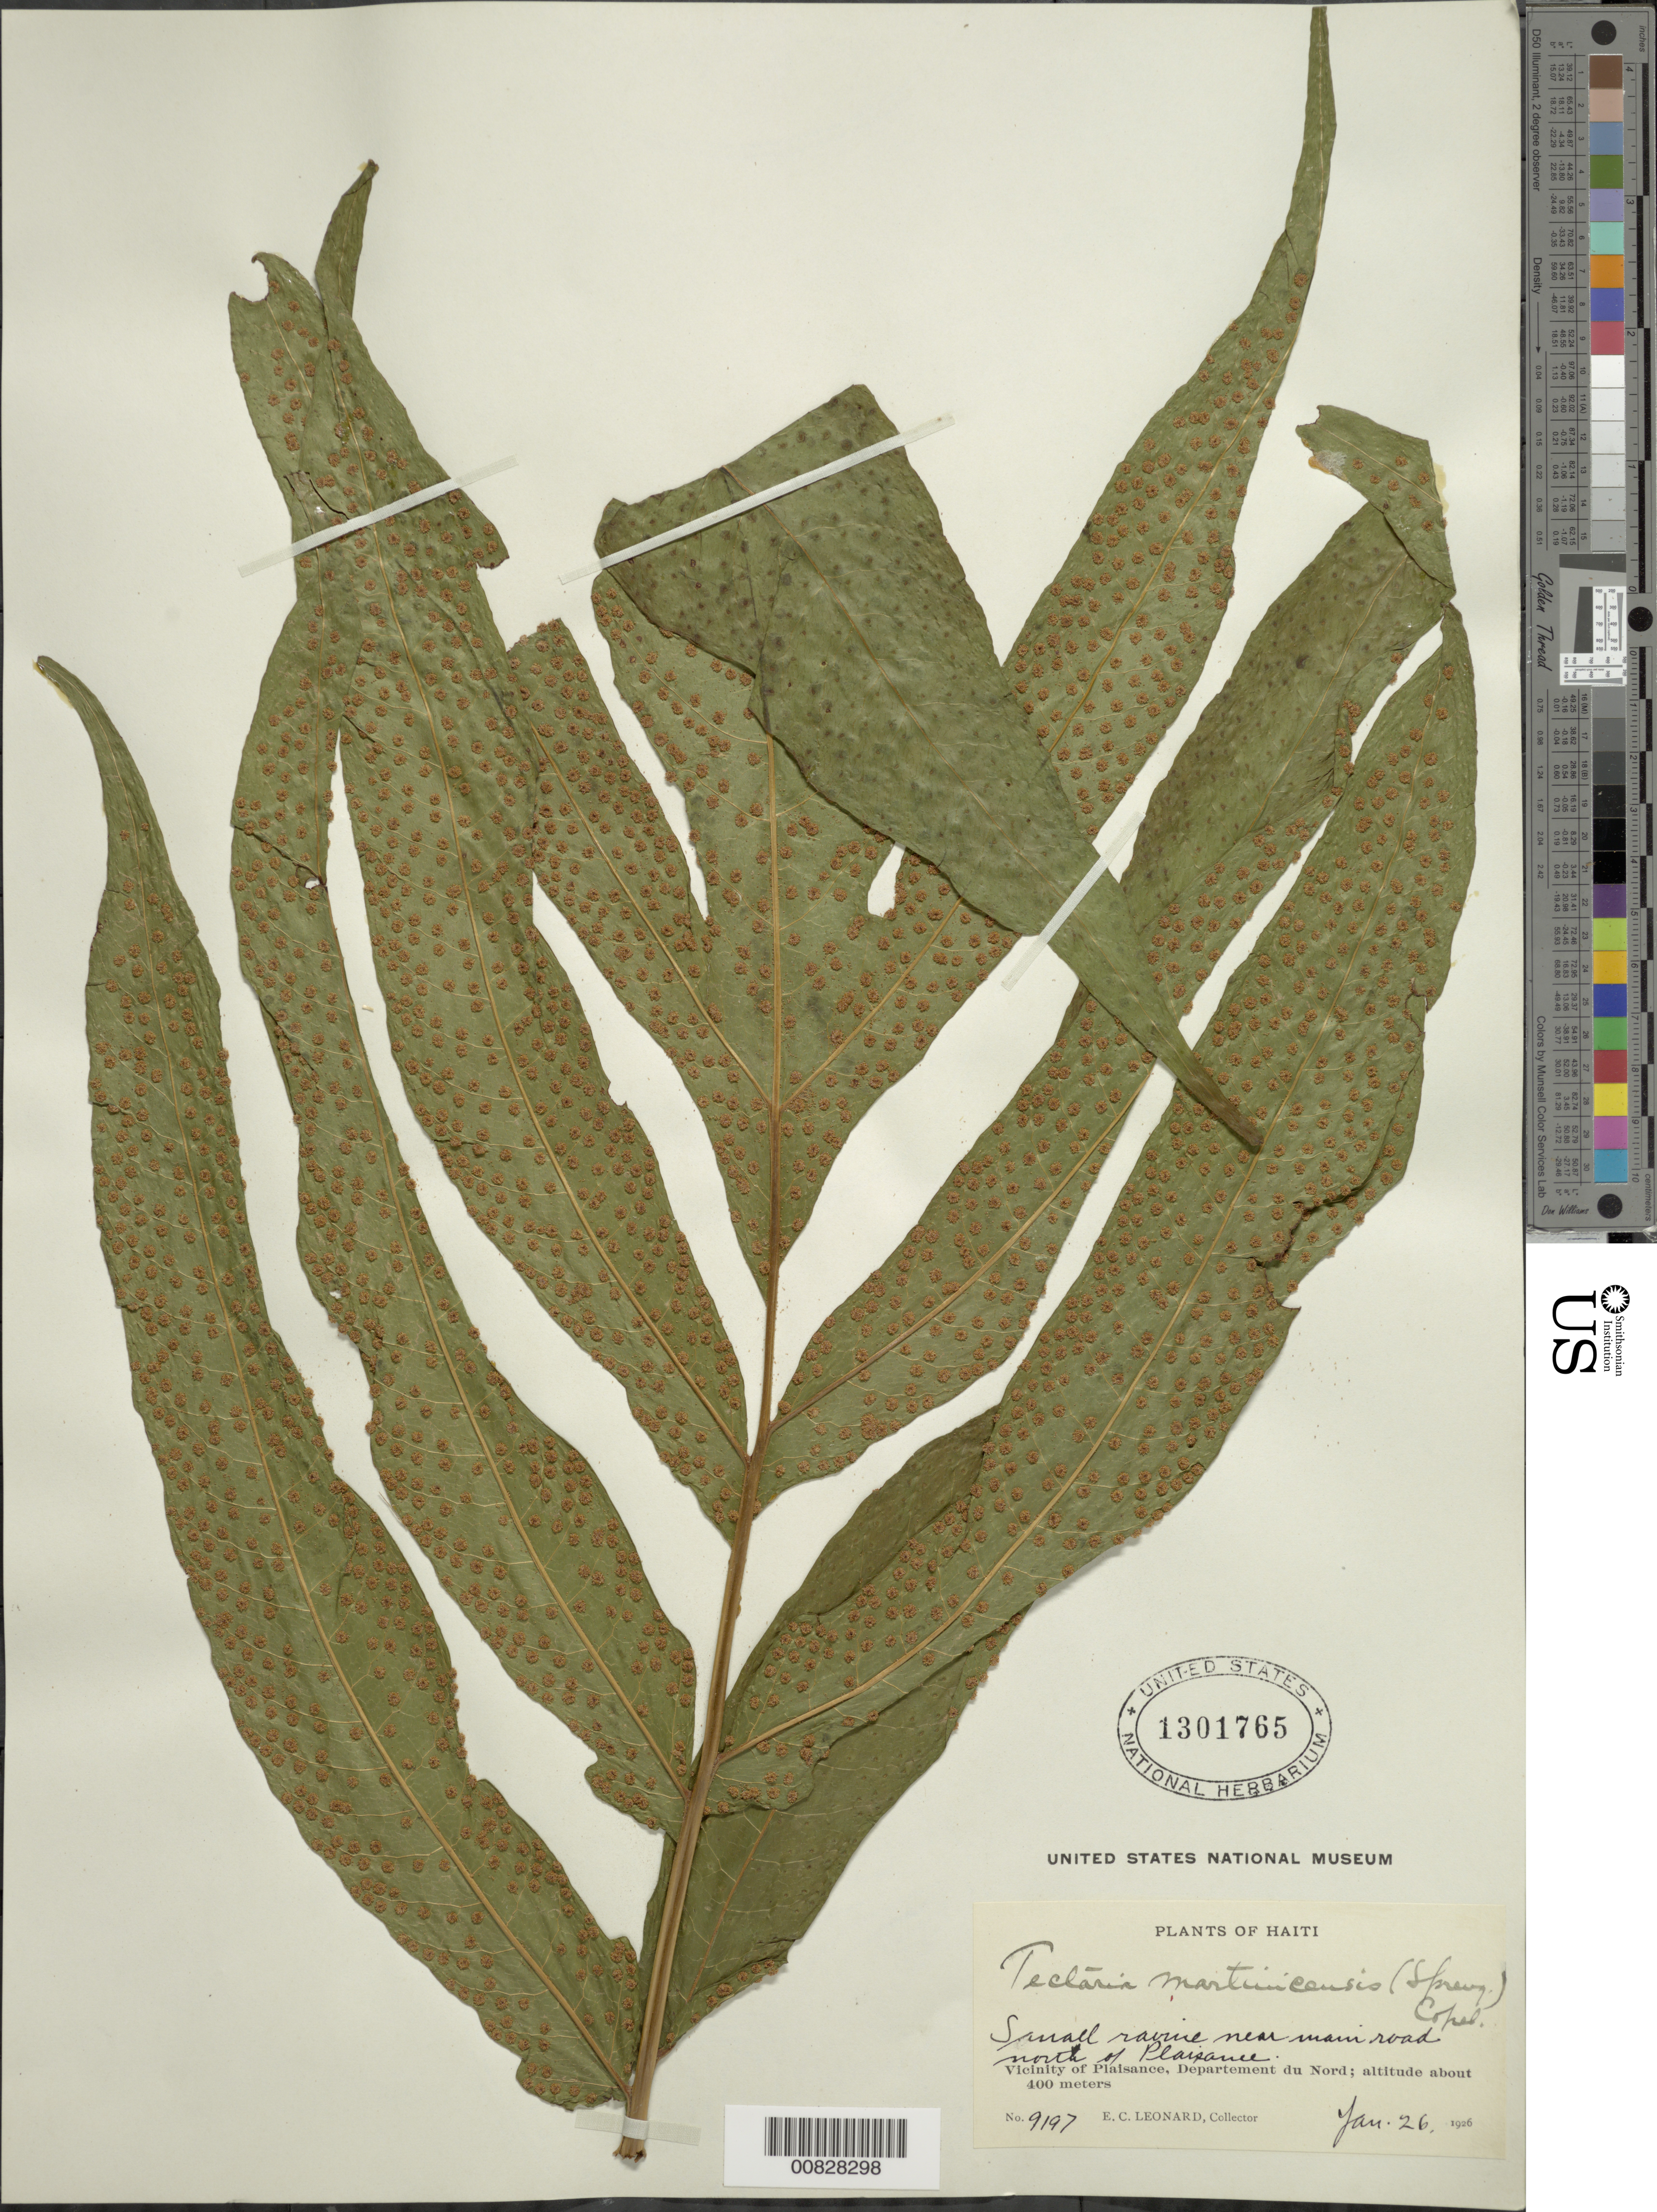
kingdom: Plantae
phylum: Tracheophyta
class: Polypodiopsida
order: Polypodiales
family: Tectariaceae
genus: Tectaria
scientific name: Tectaria incisa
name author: Cav.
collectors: E. C. Leonard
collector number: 9197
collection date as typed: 26 Jan 1926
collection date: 1926-01-26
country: Haiti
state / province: Nord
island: Hispaniola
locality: Plaisance, N of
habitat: Small ravine near main road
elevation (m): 400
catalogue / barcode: US 1301765